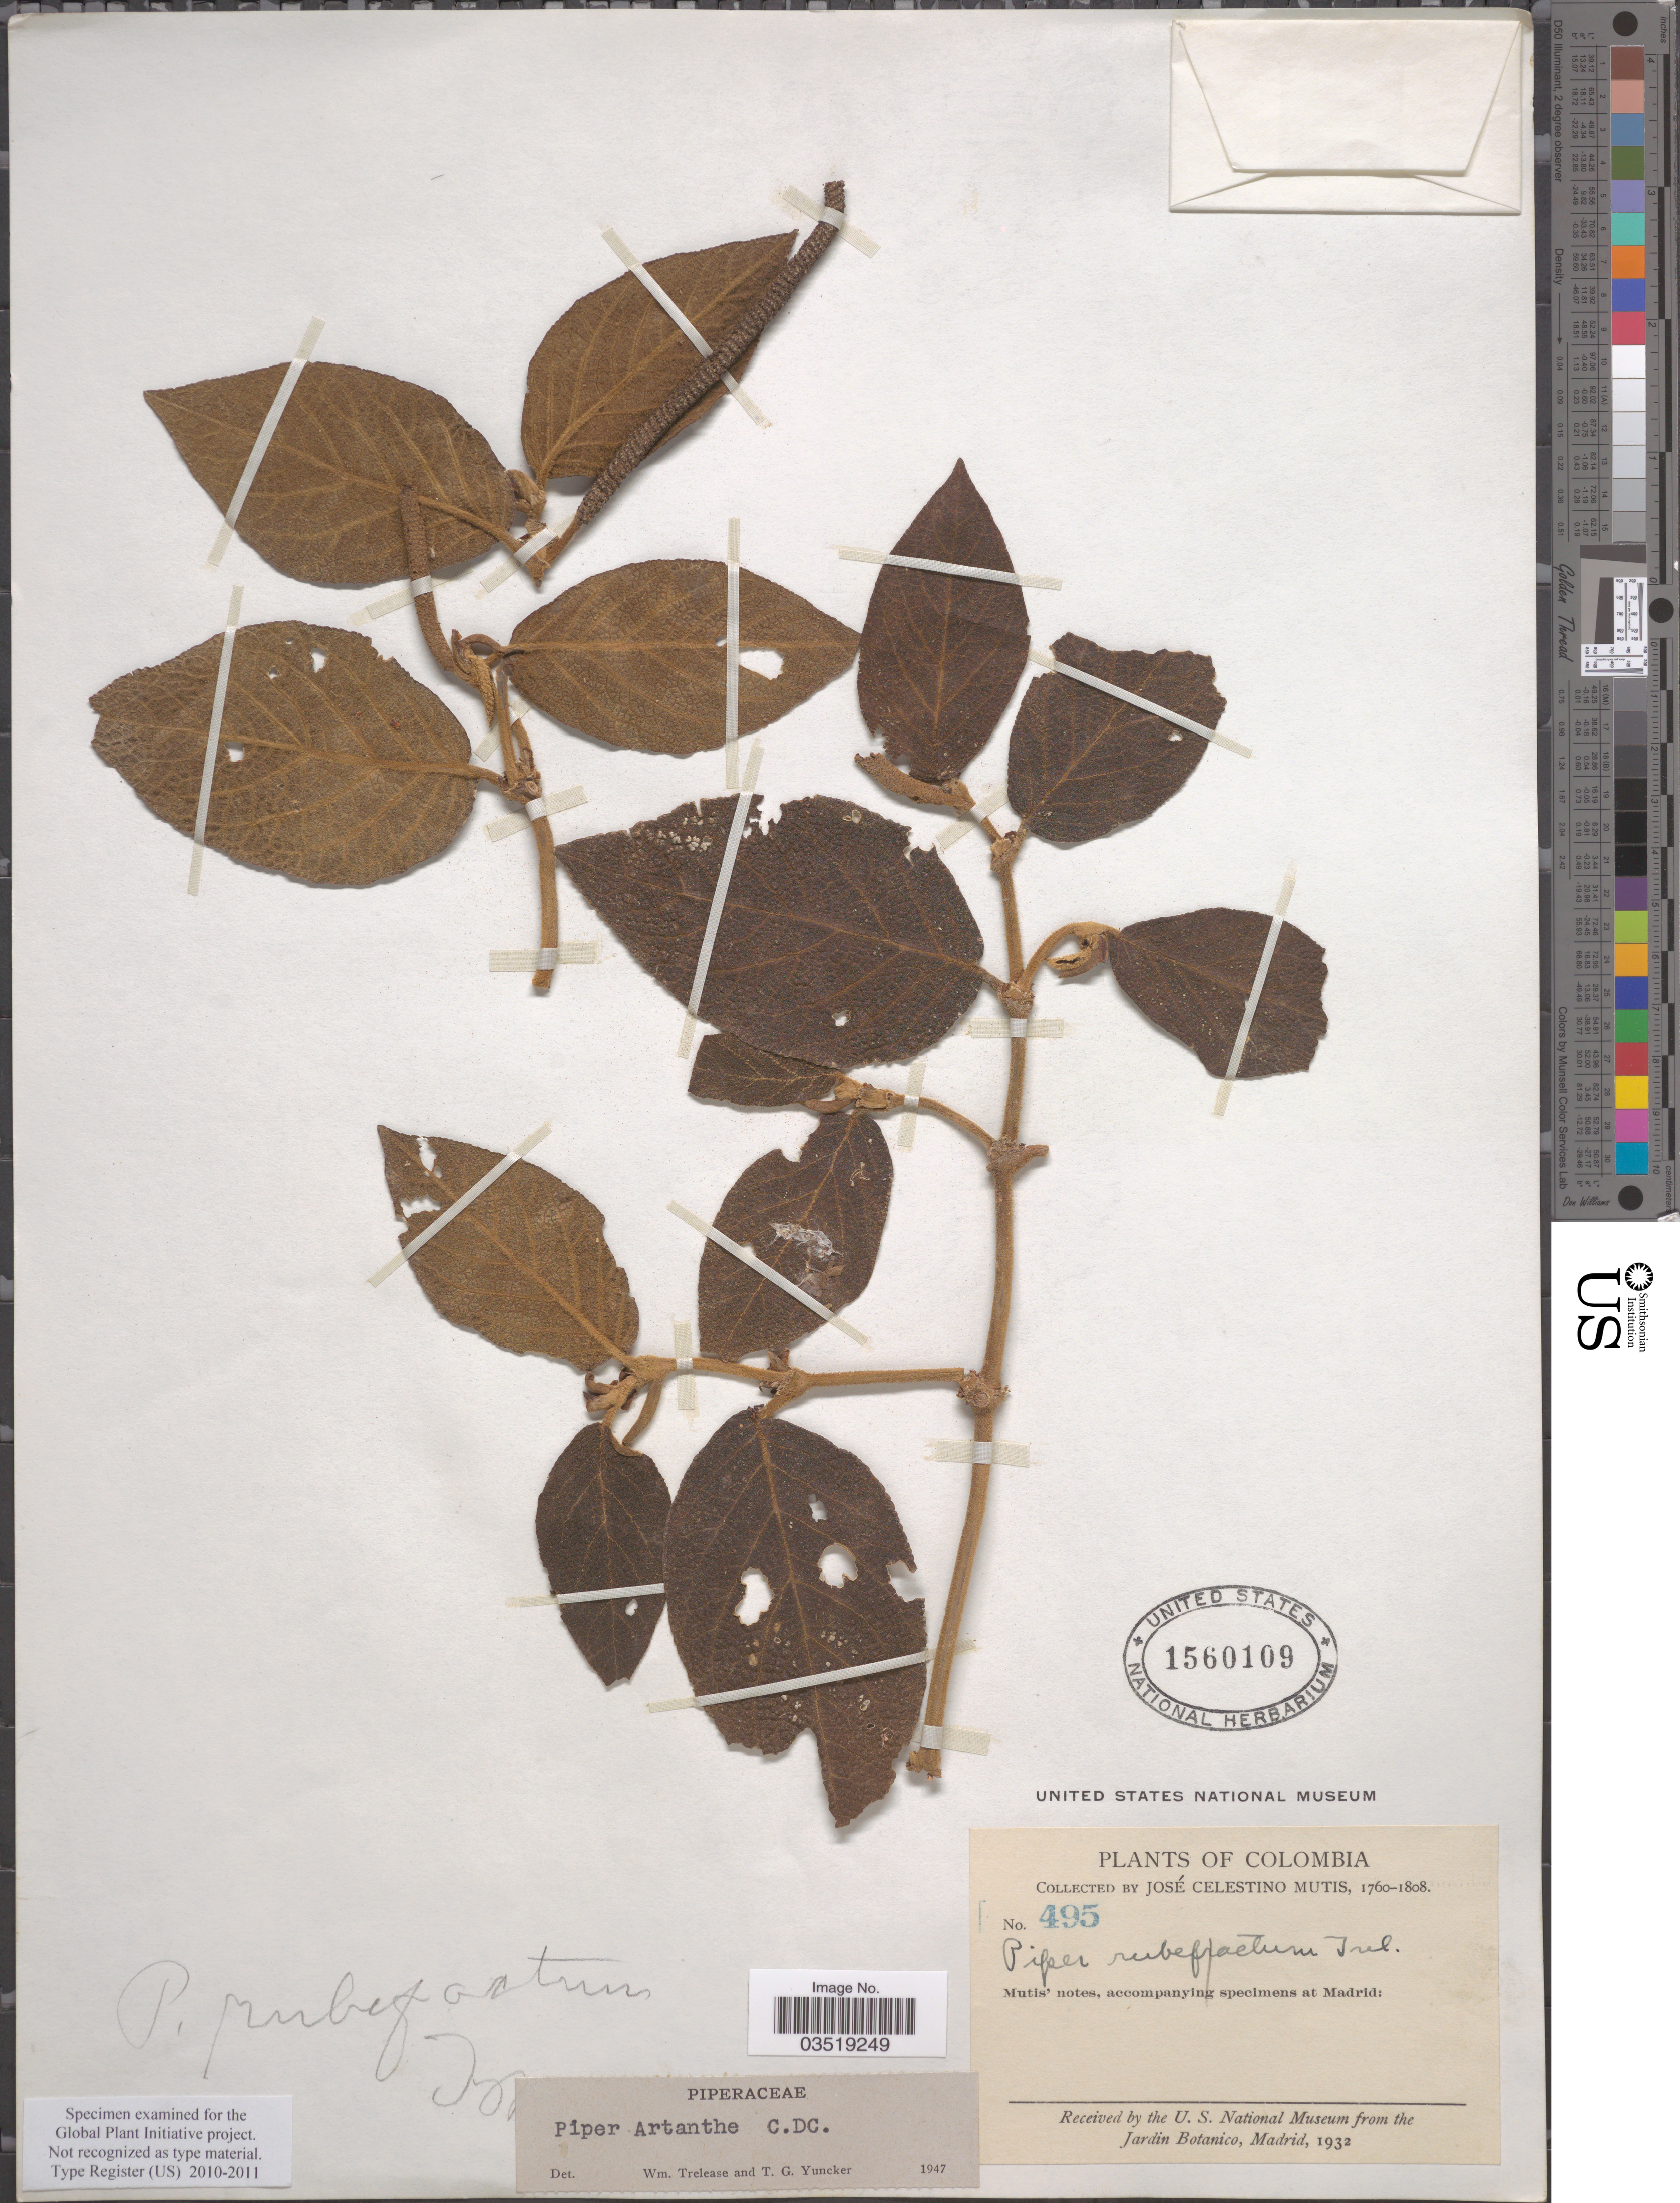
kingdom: Plantae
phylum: Tracheophyta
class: Magnoliopsida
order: Piperales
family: Piperaceae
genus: Piper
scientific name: Piper artanthe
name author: C. DC.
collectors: J. C. B. Mutis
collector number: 495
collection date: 1760/1808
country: Colombia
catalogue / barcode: US 1560109